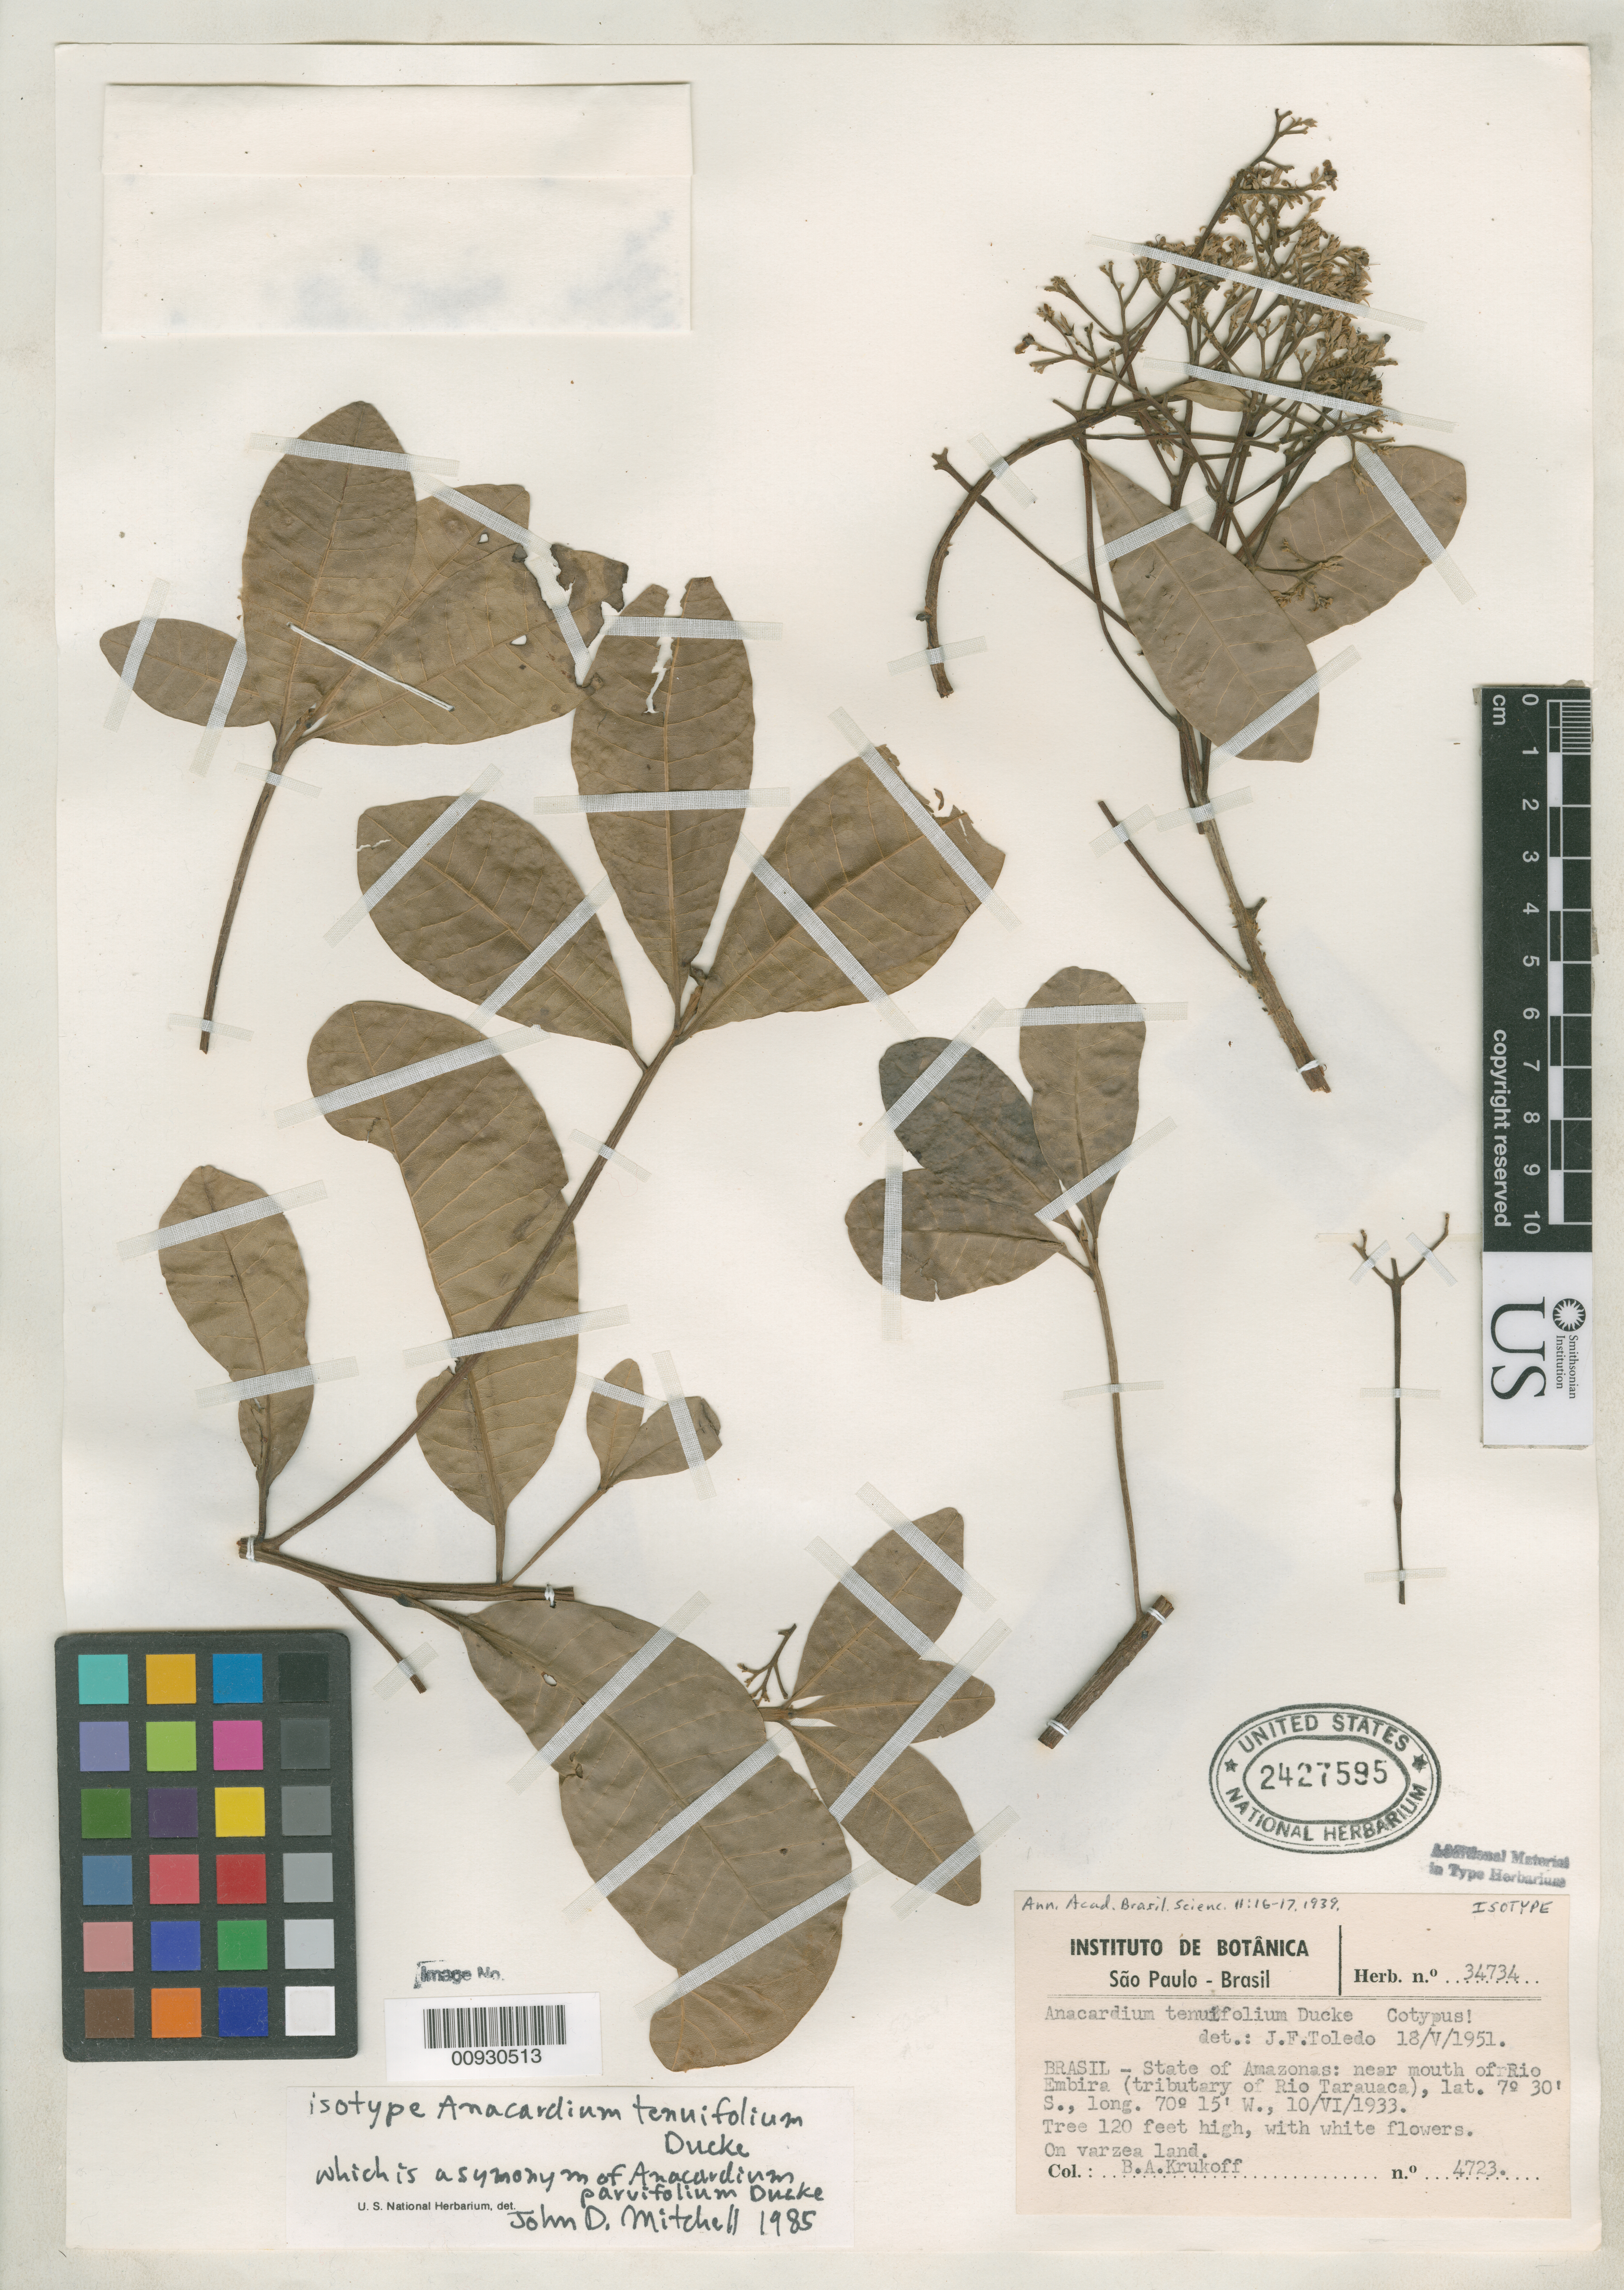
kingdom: Plantae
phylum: Tracheophyta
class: Magnoliopsida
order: Sapindales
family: Anacardiaceae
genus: Anacardium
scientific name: Anacardium tenuifolium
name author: Ducke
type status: Isotype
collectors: B. A. Krukoff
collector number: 4723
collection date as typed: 10 Jun 1933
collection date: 1933-06-10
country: Brazil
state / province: Amazonas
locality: Near mouth of Río Embira, tributary of Río Tarauaca.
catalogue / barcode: US 2427595